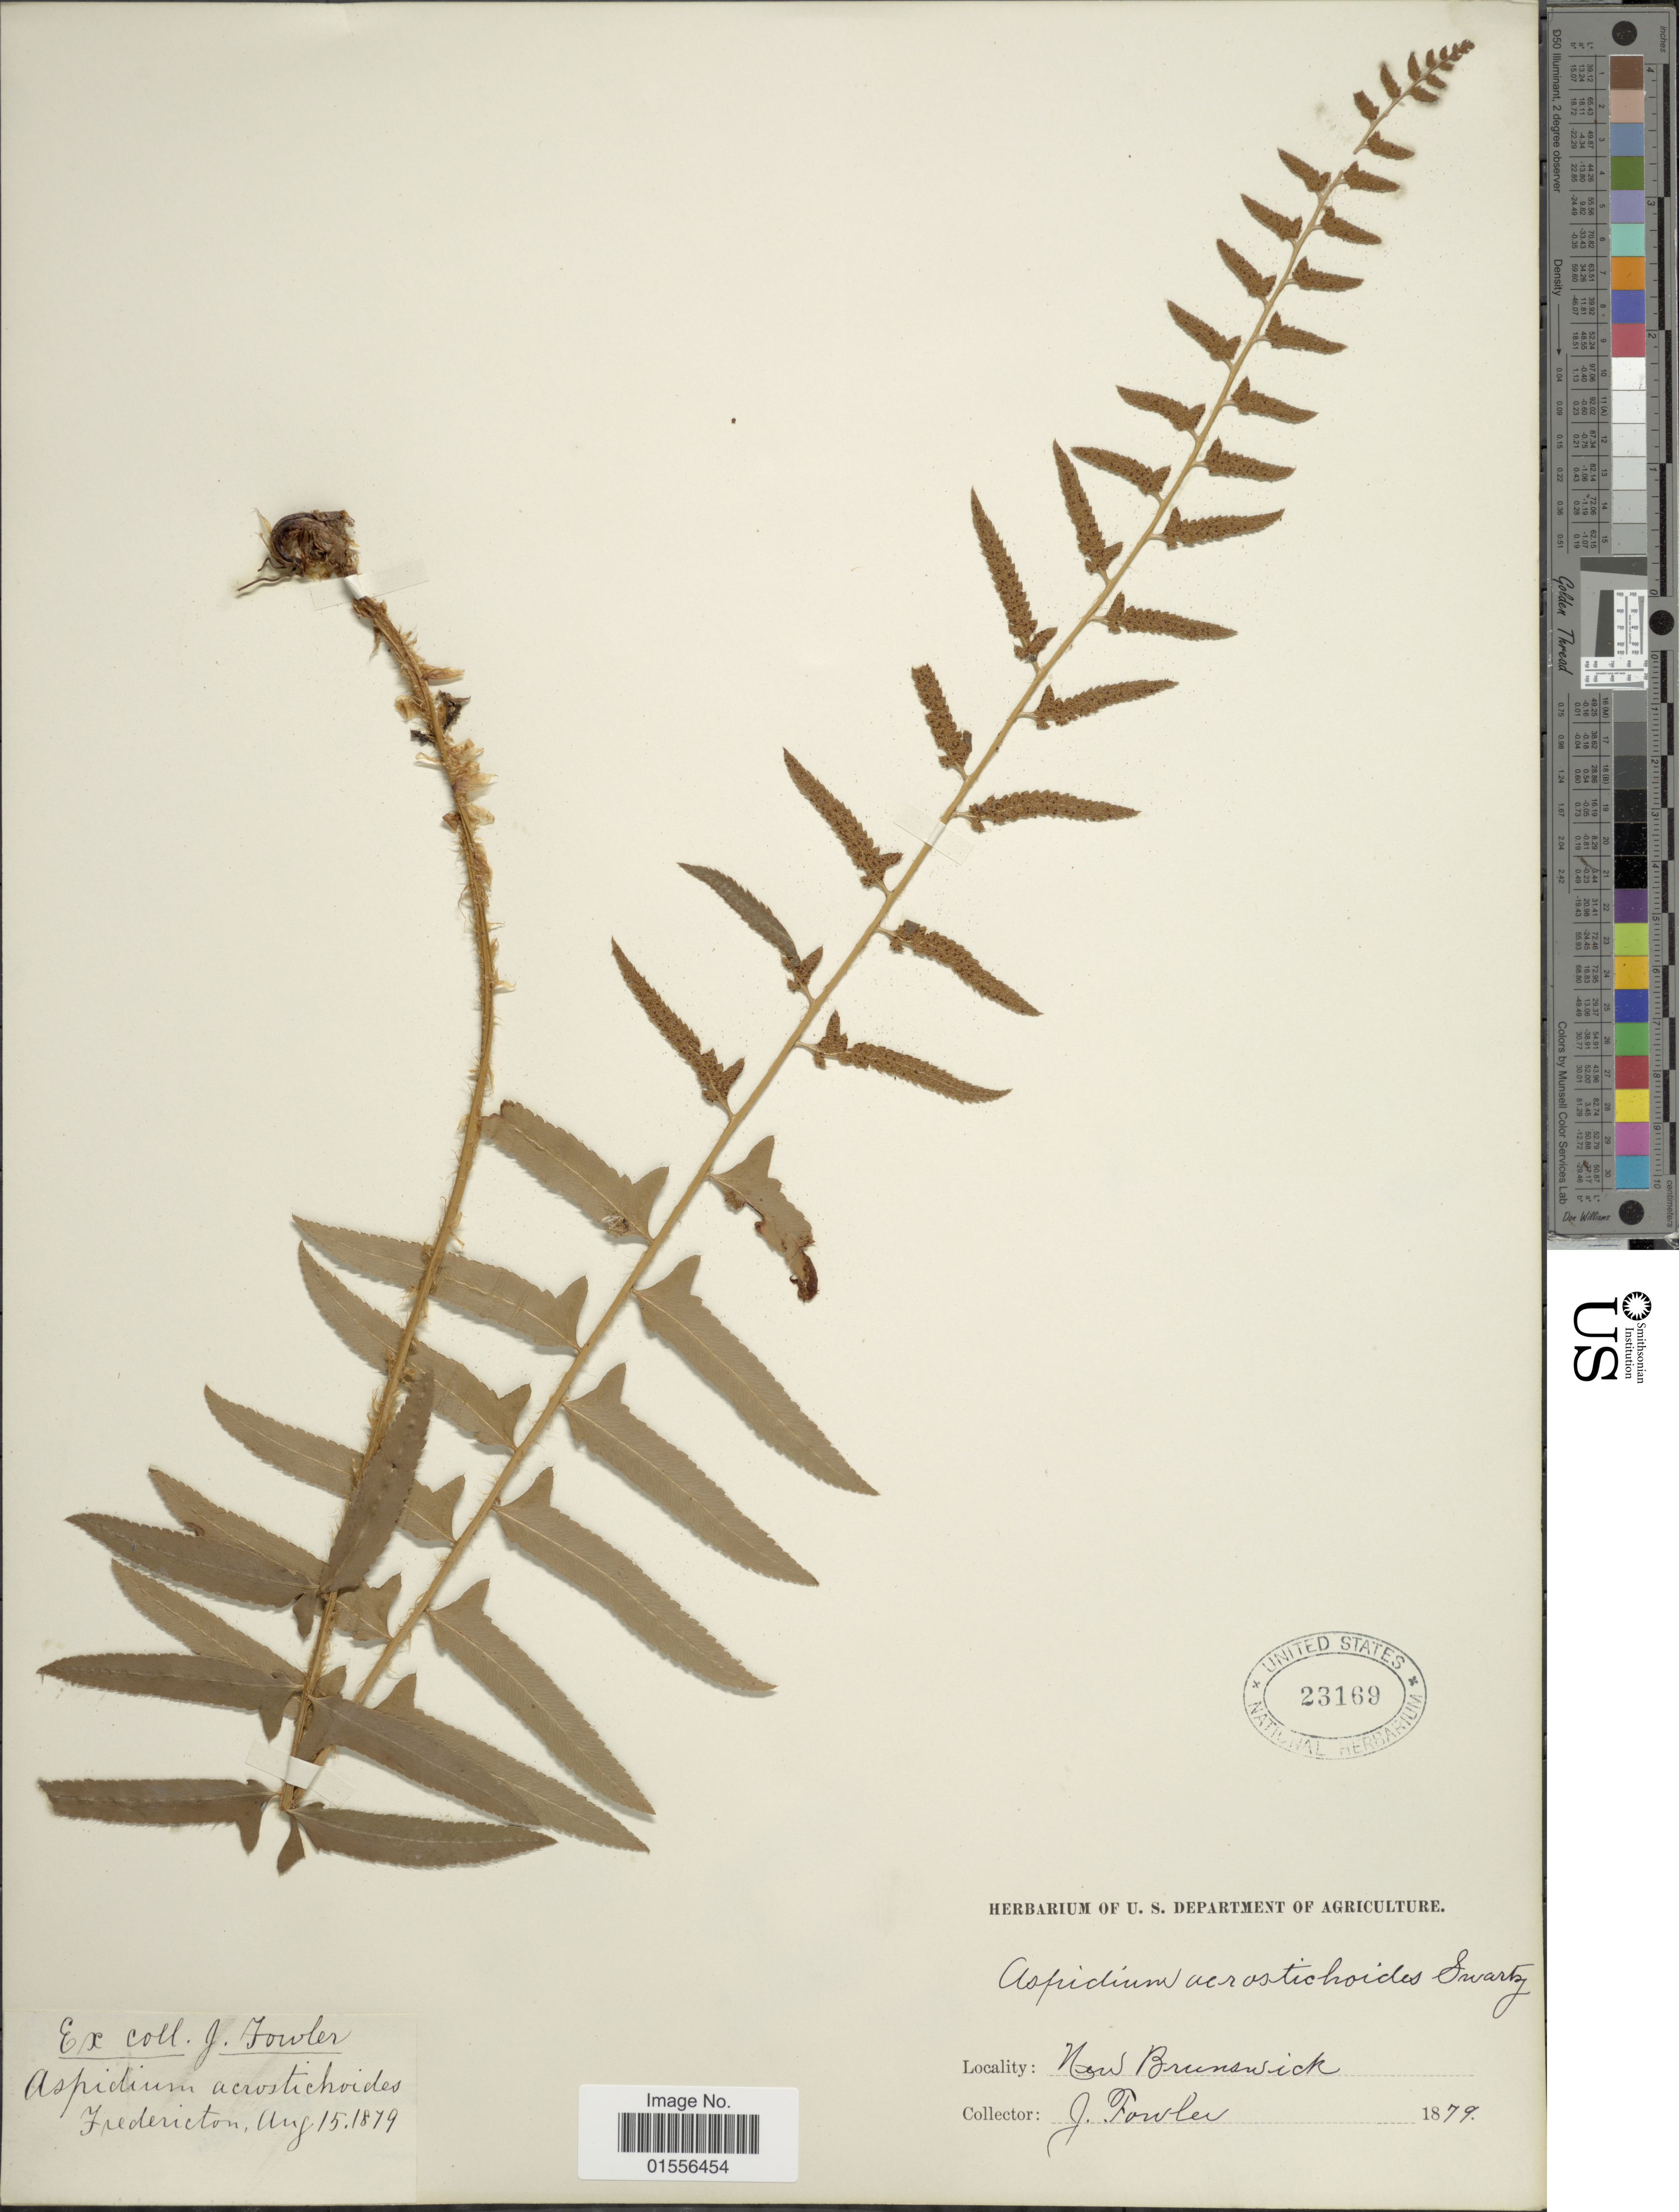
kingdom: Plantae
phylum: Tracheophyta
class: Polypodiopsida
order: Polypodiales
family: Dryopteridaceae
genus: Polystichum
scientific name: Polystichum acrostichoides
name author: (Michx.) Schott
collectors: J. P. Fowler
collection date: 1879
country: Canada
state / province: New Brunswick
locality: Fredericton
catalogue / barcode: US 23169